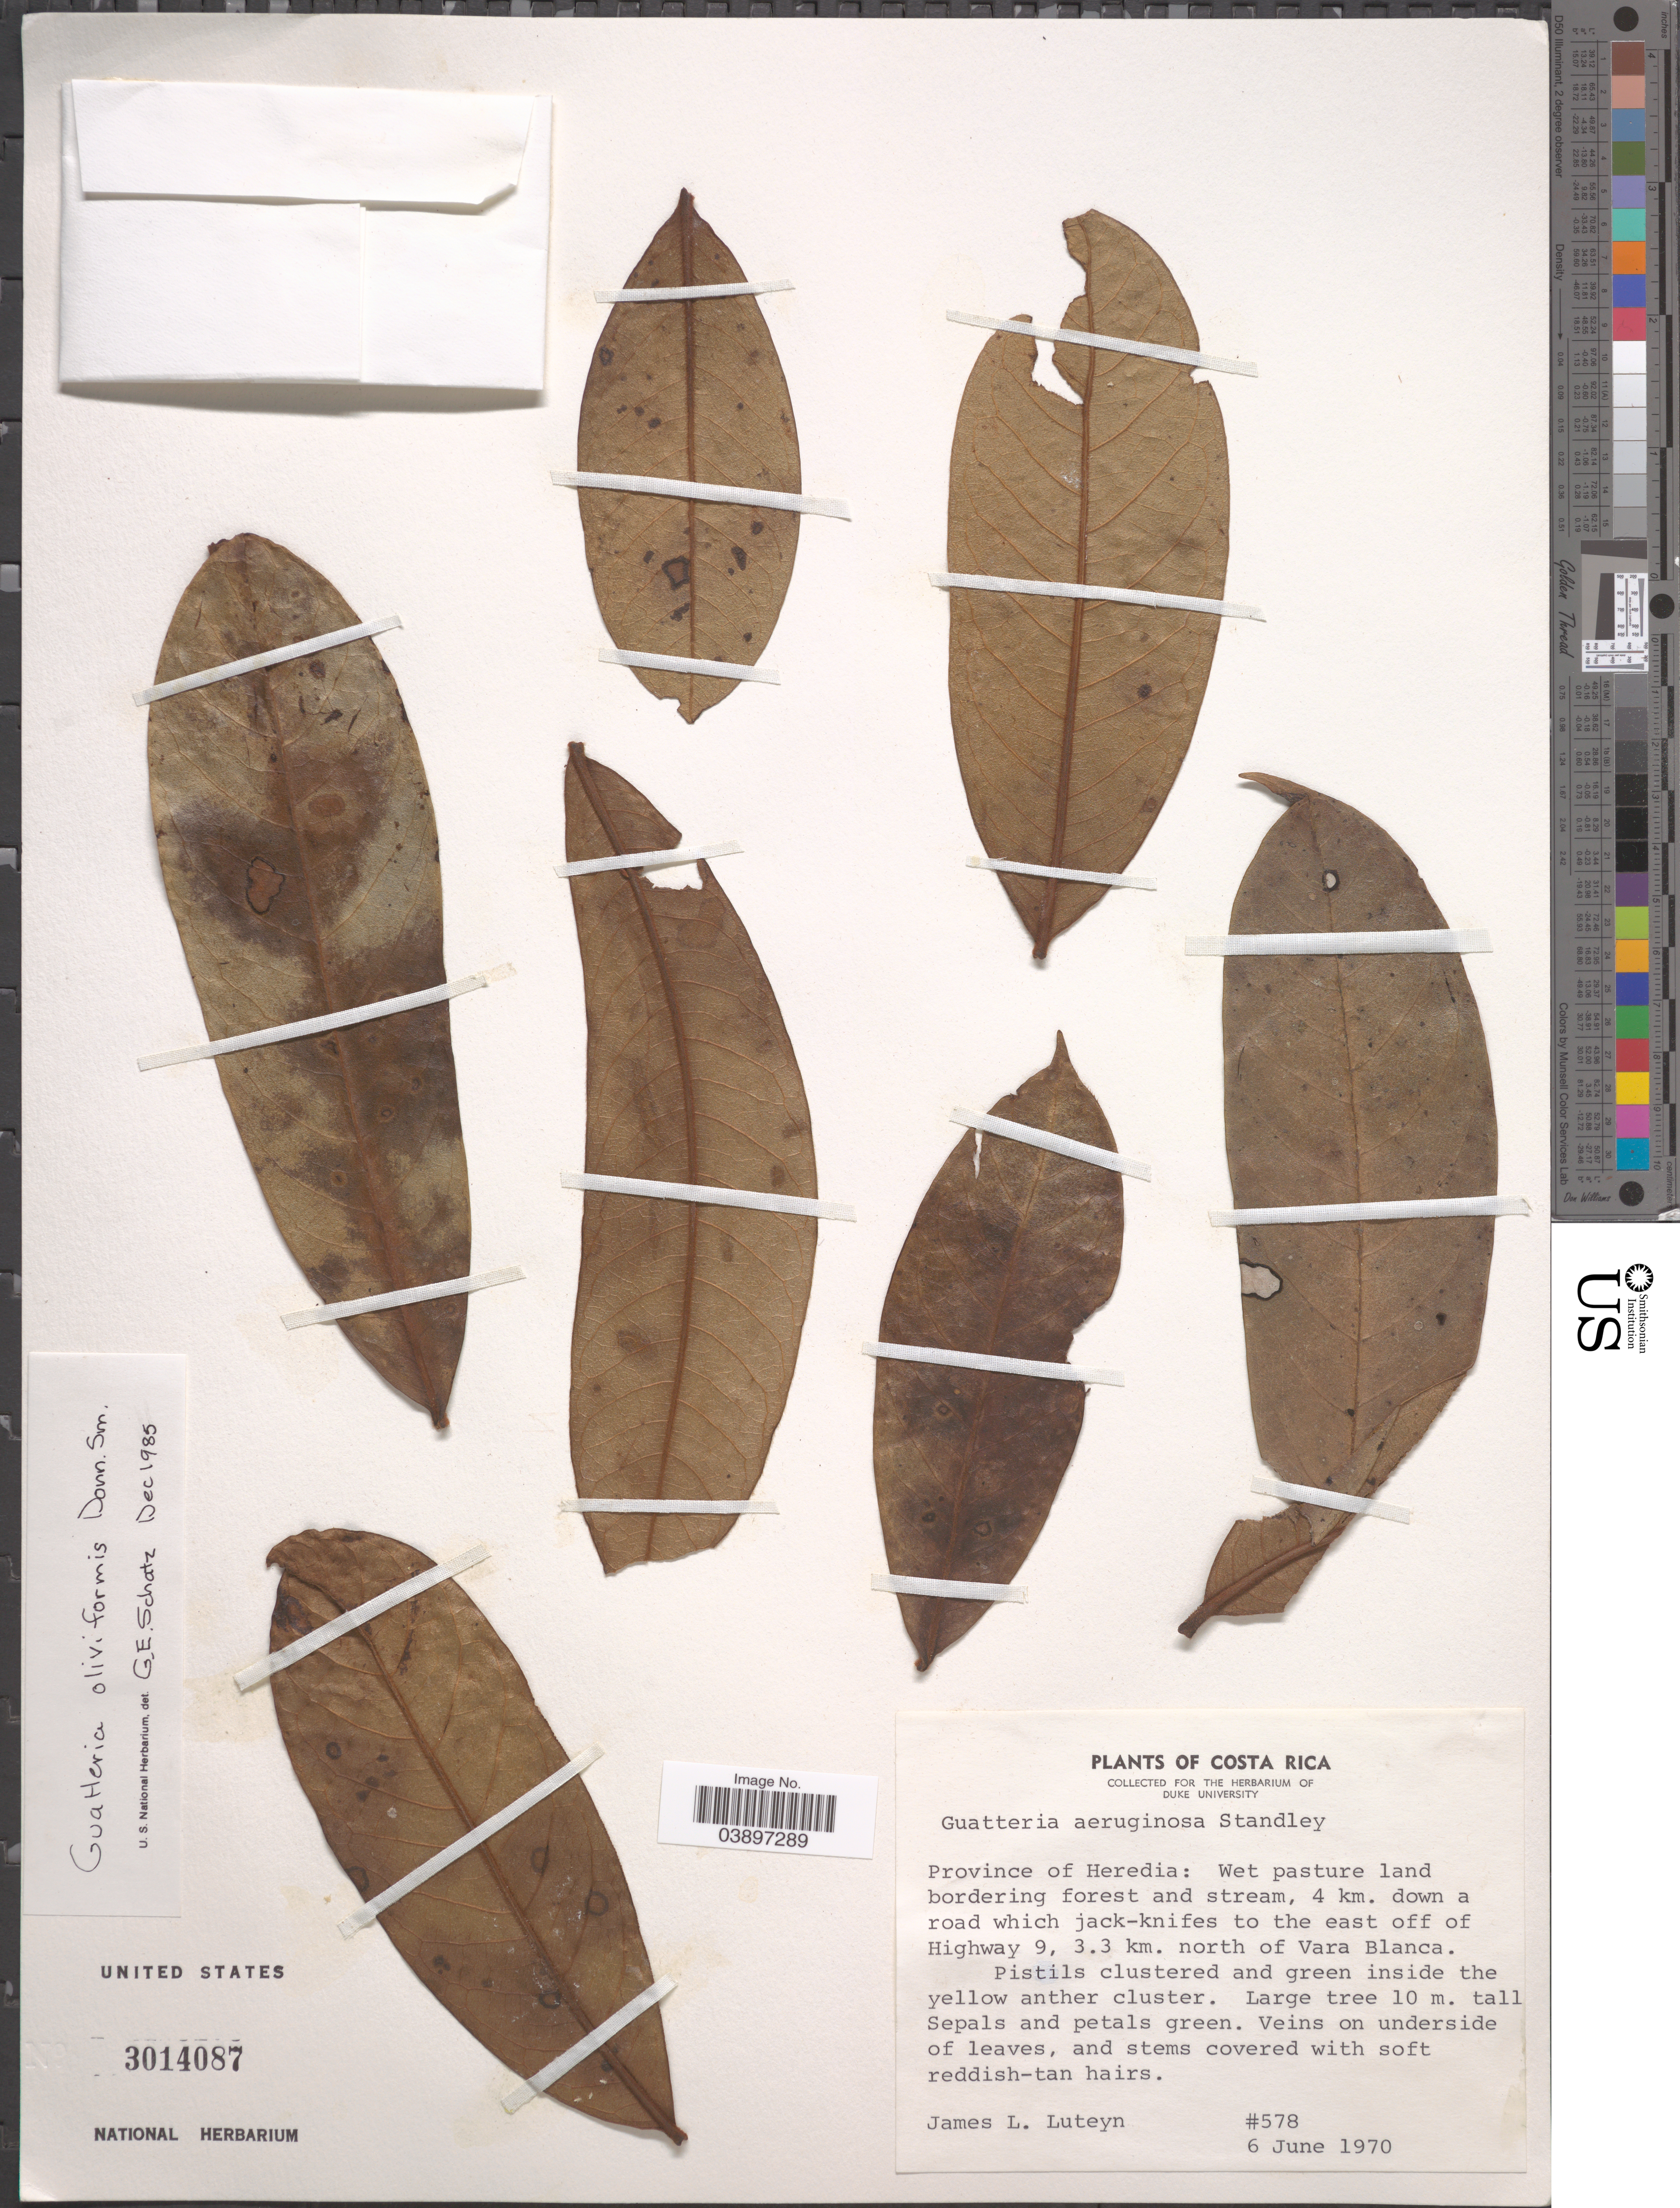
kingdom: Plantae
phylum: Tracheophyta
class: Magnoliopsida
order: Magnoliales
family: Annonaceae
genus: Guatteria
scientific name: Guatteria oliviformis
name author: Donn. Sm.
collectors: J. L. Luteyn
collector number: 578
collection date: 1970-06-06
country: Costa Rica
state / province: Heredia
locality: Wet pasture land bordering forest and stream, 4 km. down a road which jack-knifes to the east off of Highway 9, 3.3 km. north of Vara Blanca.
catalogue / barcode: US 3014087